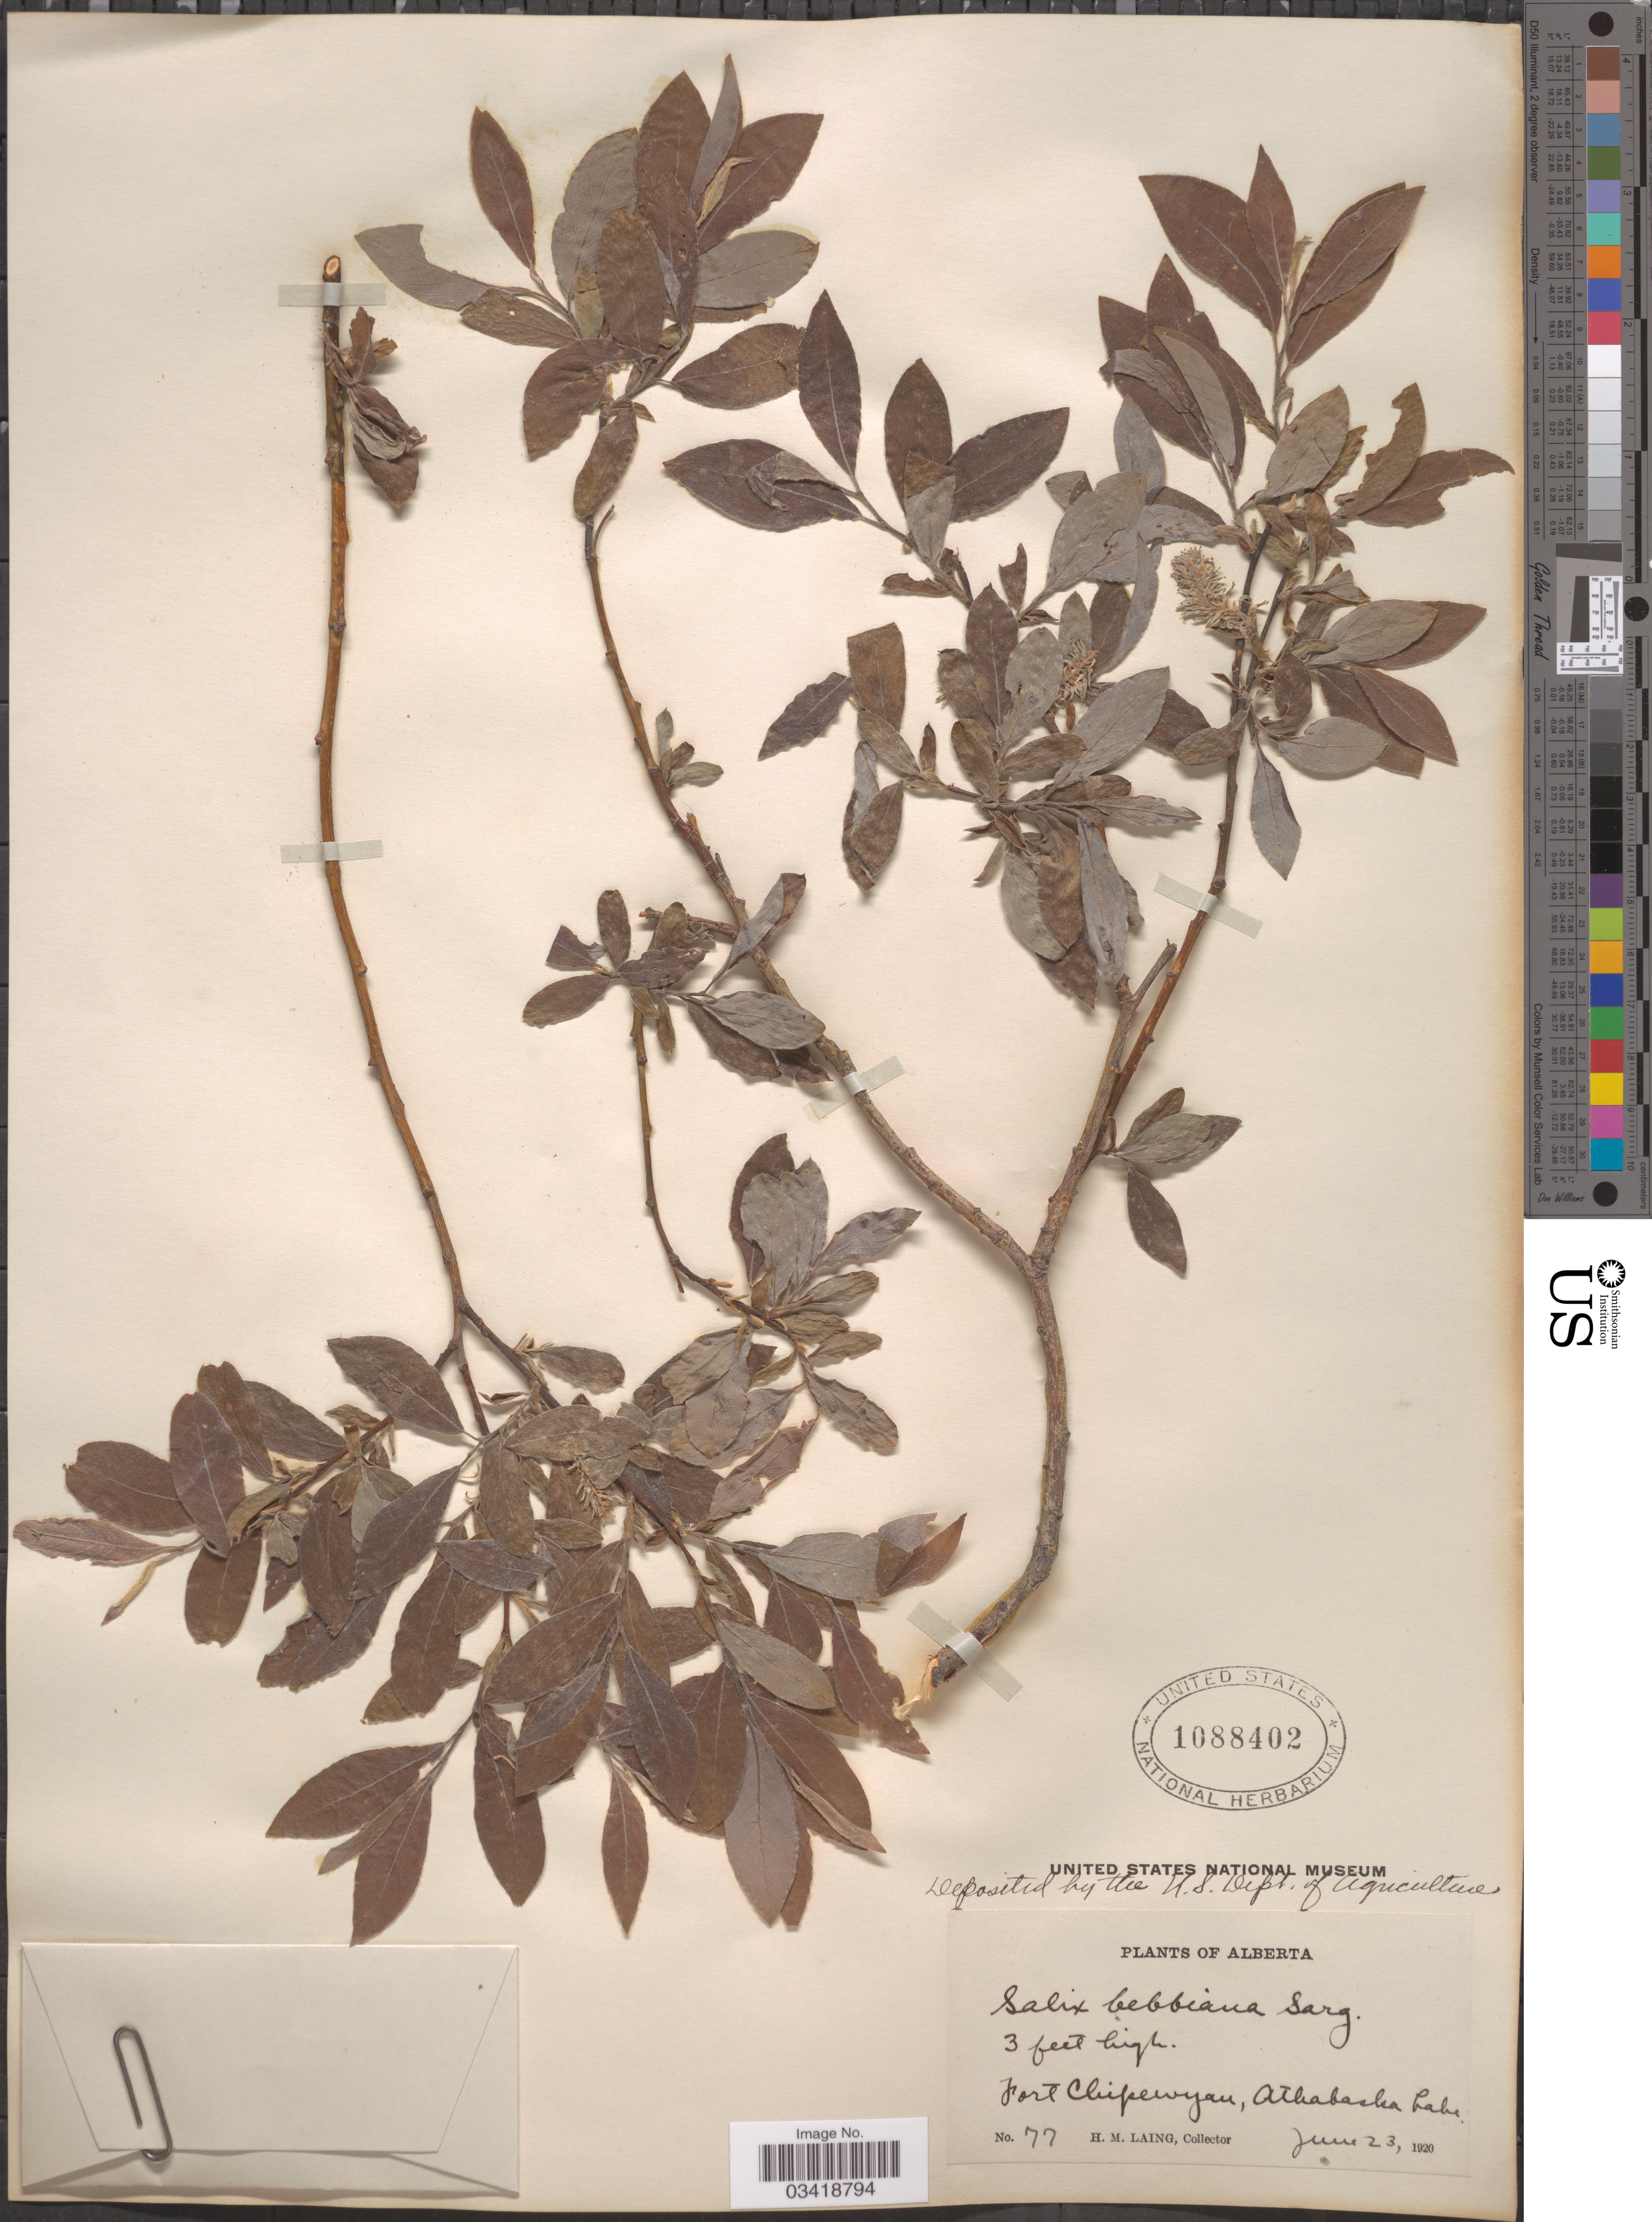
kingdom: Plantae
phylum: Tracheophyta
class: Magnoliopsida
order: Malpighiales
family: Salicaceae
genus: Salix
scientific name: Salix bebbiana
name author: Sarg.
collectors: H. Laing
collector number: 77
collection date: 1920-06-23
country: Canada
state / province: Alberta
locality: Fort Chipewyan, Athabaska Lake.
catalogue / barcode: US 1088402